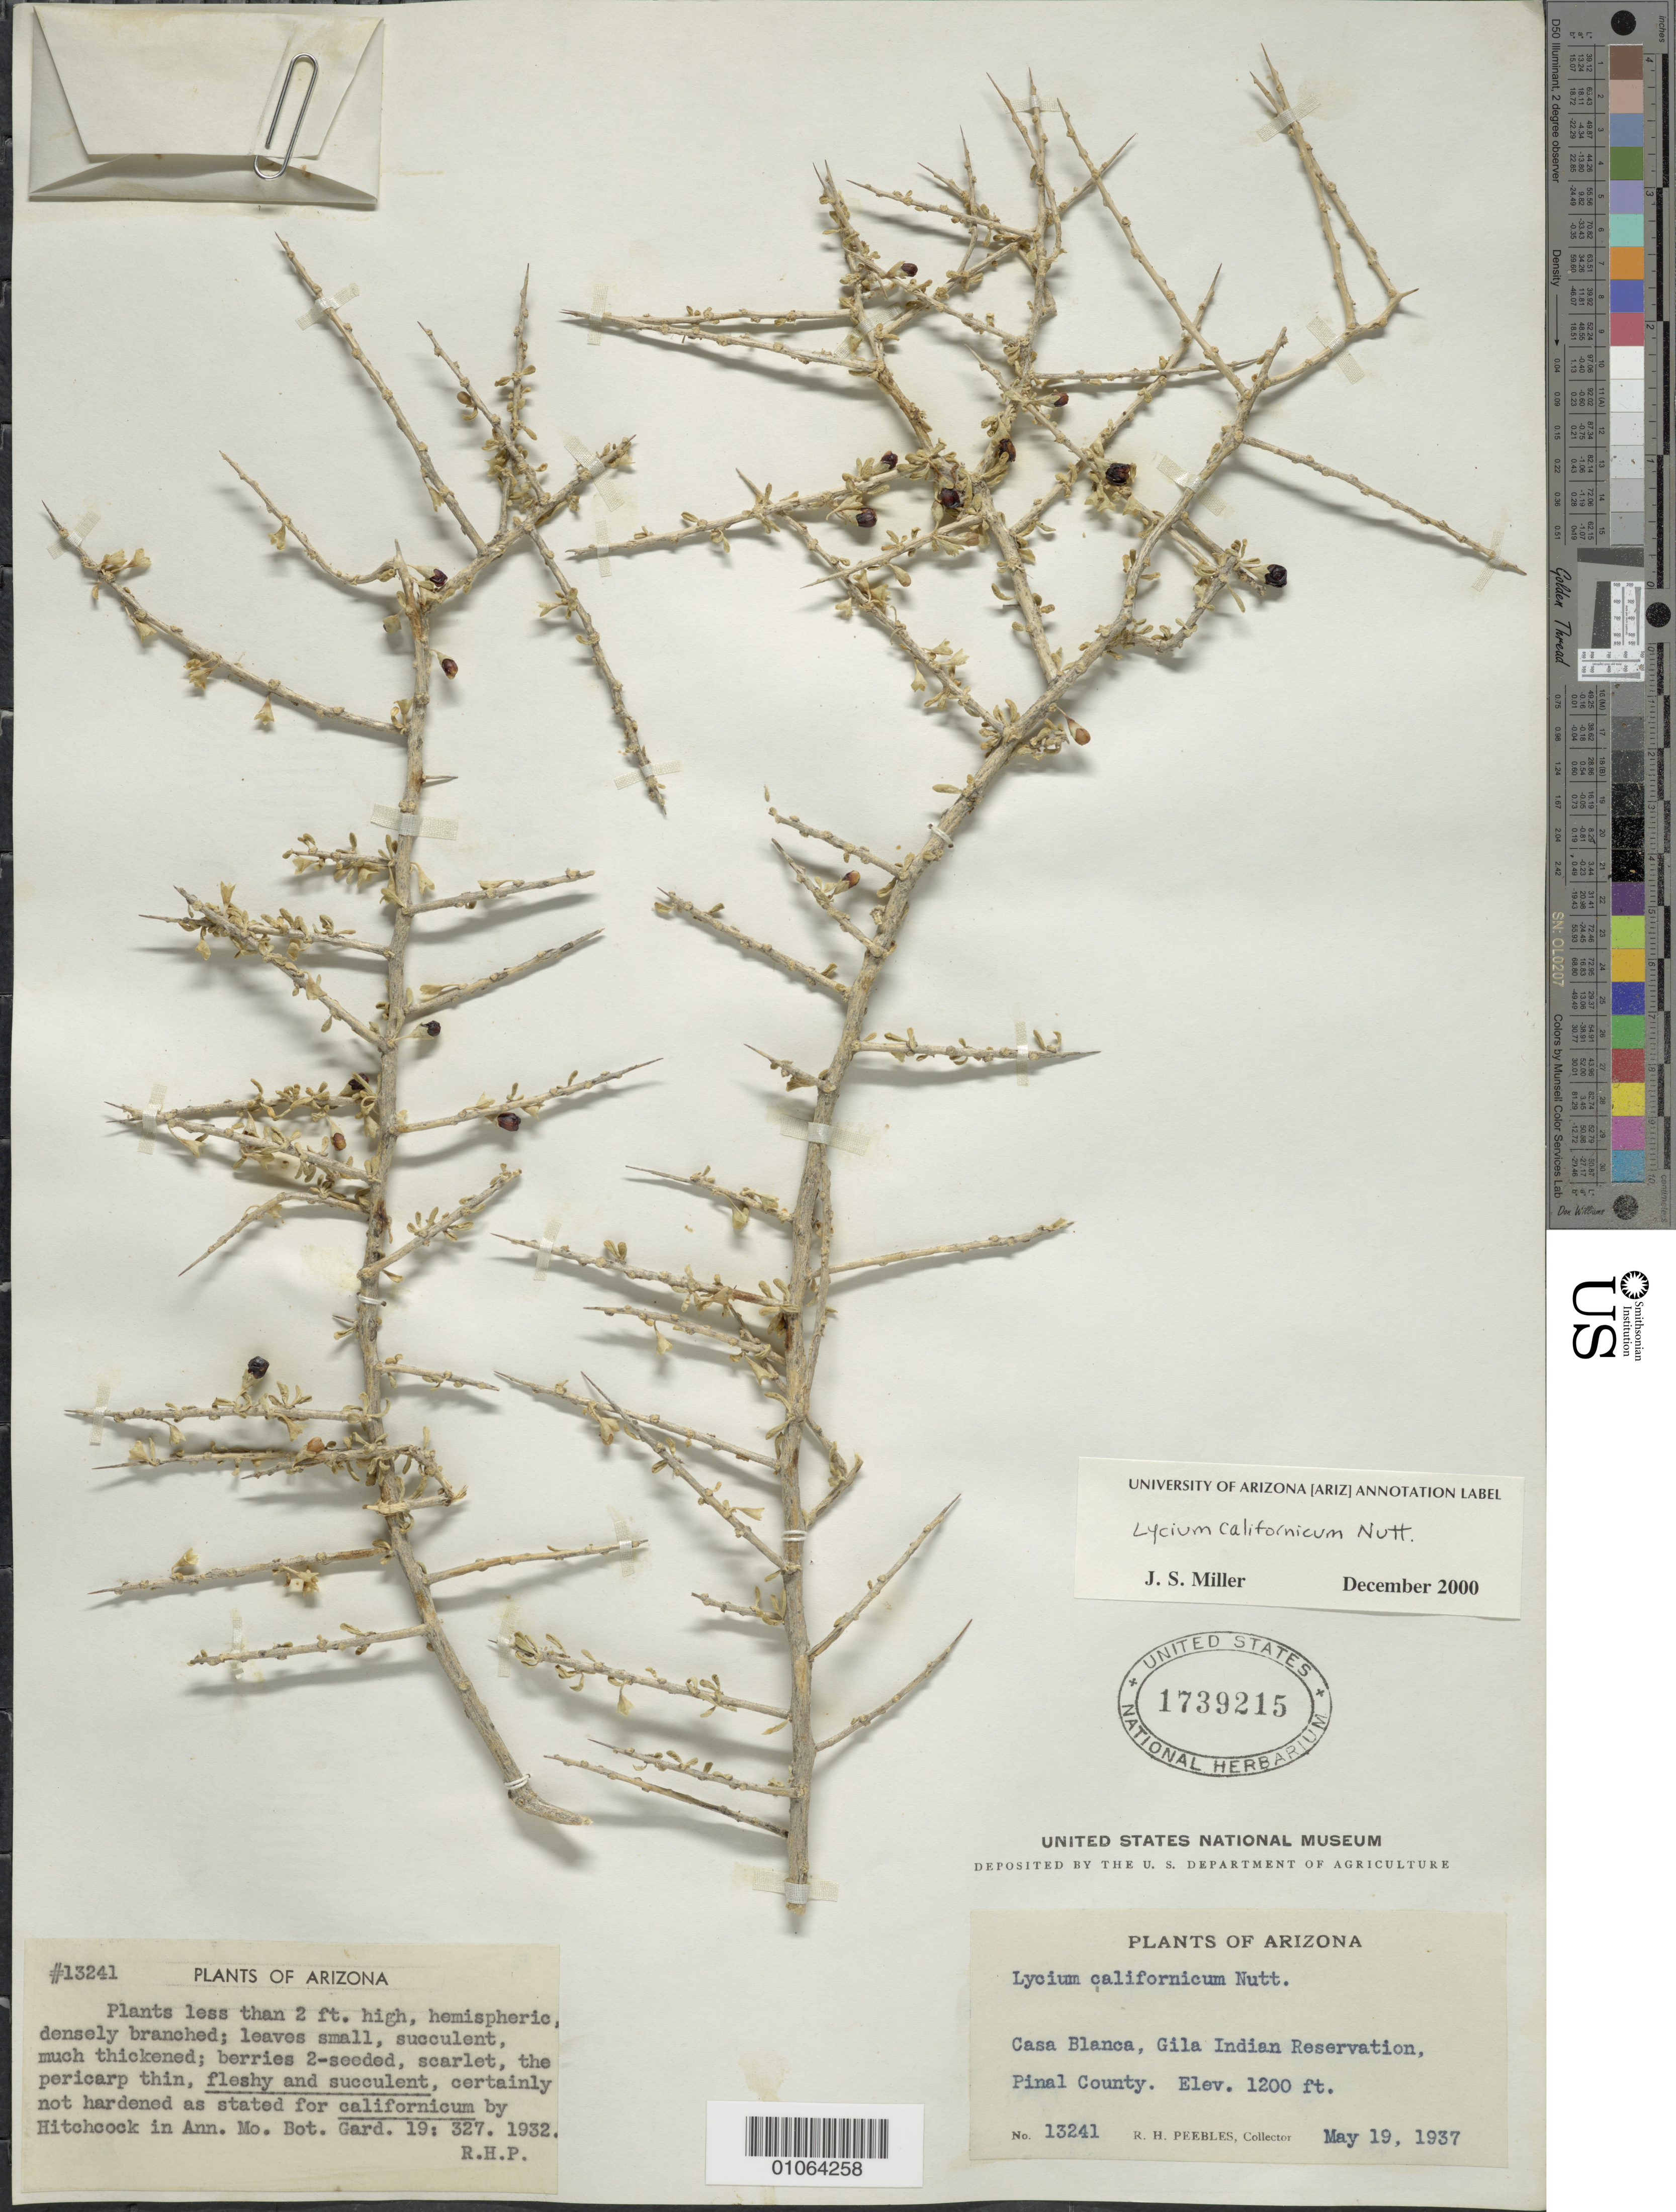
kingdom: Plantae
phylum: Tracheophyta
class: Magnoliopsida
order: Solanales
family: Solanaceae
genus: Lycium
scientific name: Lycium californicum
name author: Nutt. ex A. Gray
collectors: R. H. Peebles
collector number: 13241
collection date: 1937-05-19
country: United States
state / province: Arizona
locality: Casa Blanca, Gila Indian Reservation, Pinal County.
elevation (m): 366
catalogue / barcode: US 1739215